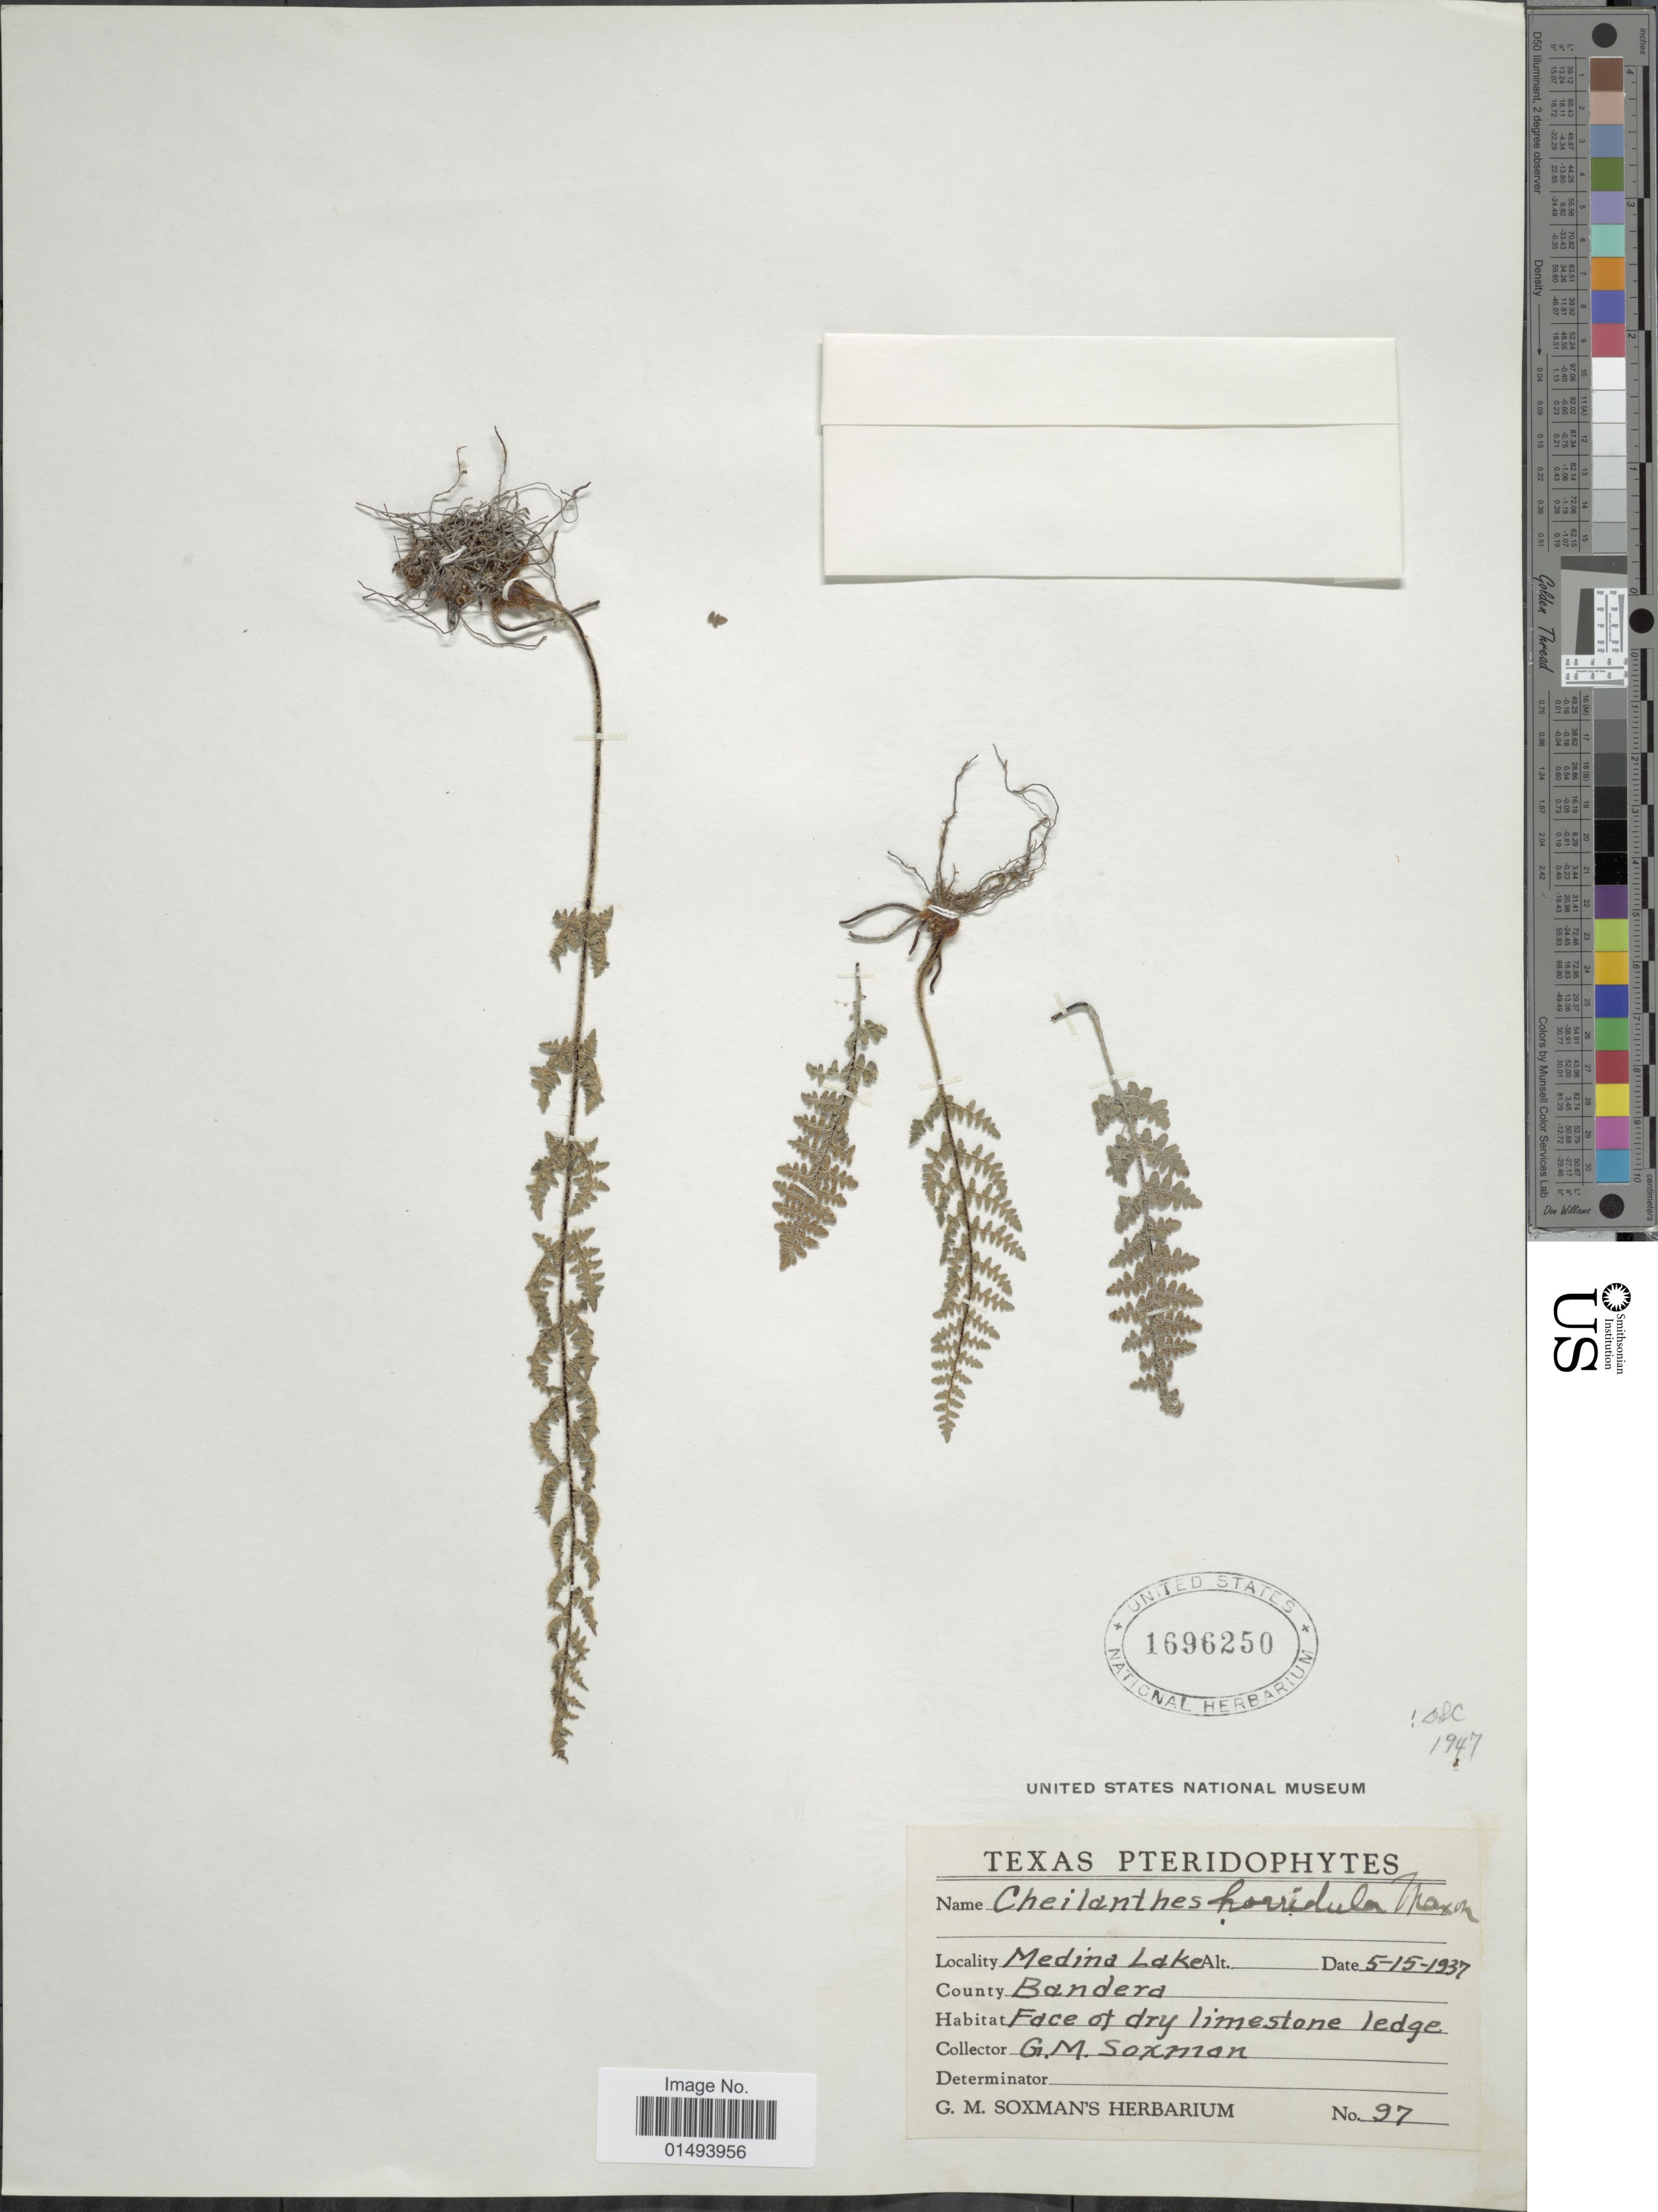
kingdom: Plantae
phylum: Tracheophyta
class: Polypodiopsida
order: Polypodiales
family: Pteridaceae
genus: Myriopteris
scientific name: Myriopteris scabra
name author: (C. Chr.) Grusz & Windham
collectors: G. Soxman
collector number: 97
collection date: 1937-05-15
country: United States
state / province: Texas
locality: Texas Pteridophytes, Medina Lake, Bandera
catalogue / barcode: US 1696250